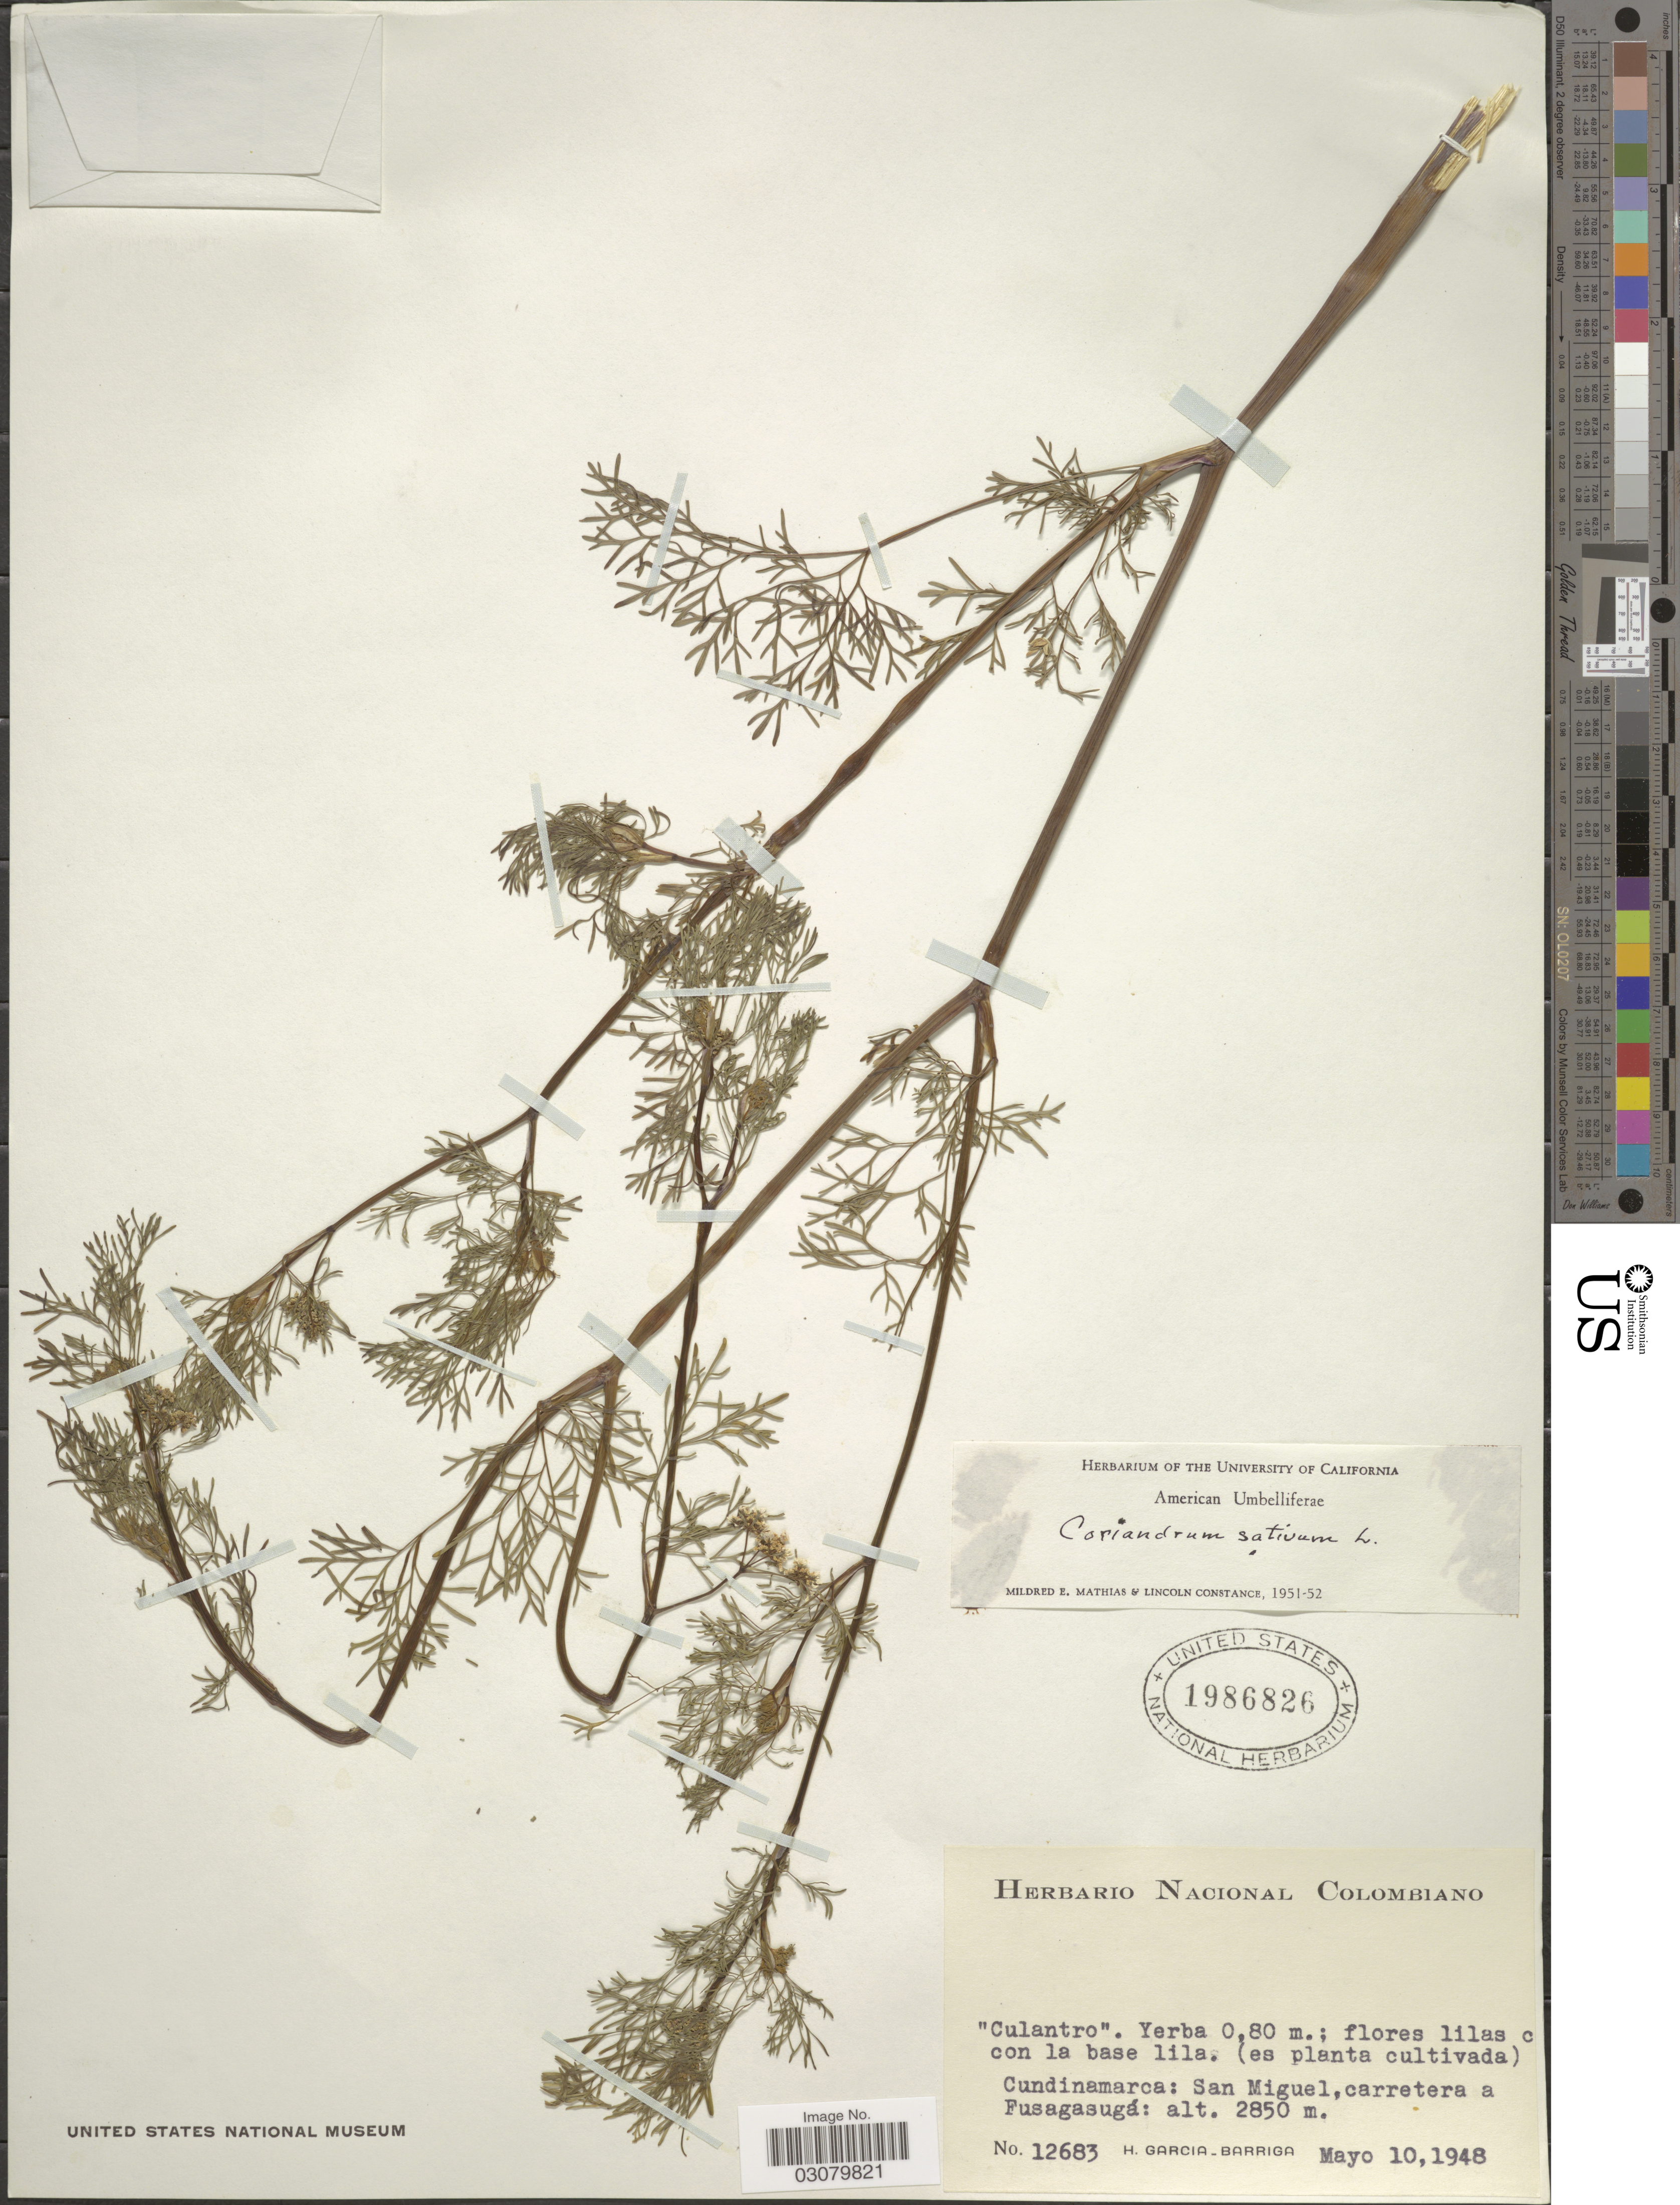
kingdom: Plantae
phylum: Tracheophyta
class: Magnoliopsida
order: Apiales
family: Apiaceae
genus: Coriandrum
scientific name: Coriandrum sativum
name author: L.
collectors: H. García Barriga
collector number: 12683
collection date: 1948-05-10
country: Colombia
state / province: Cundinamarca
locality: San Miguel, carretera a Fusagasugá.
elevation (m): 2850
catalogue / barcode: US 1986826